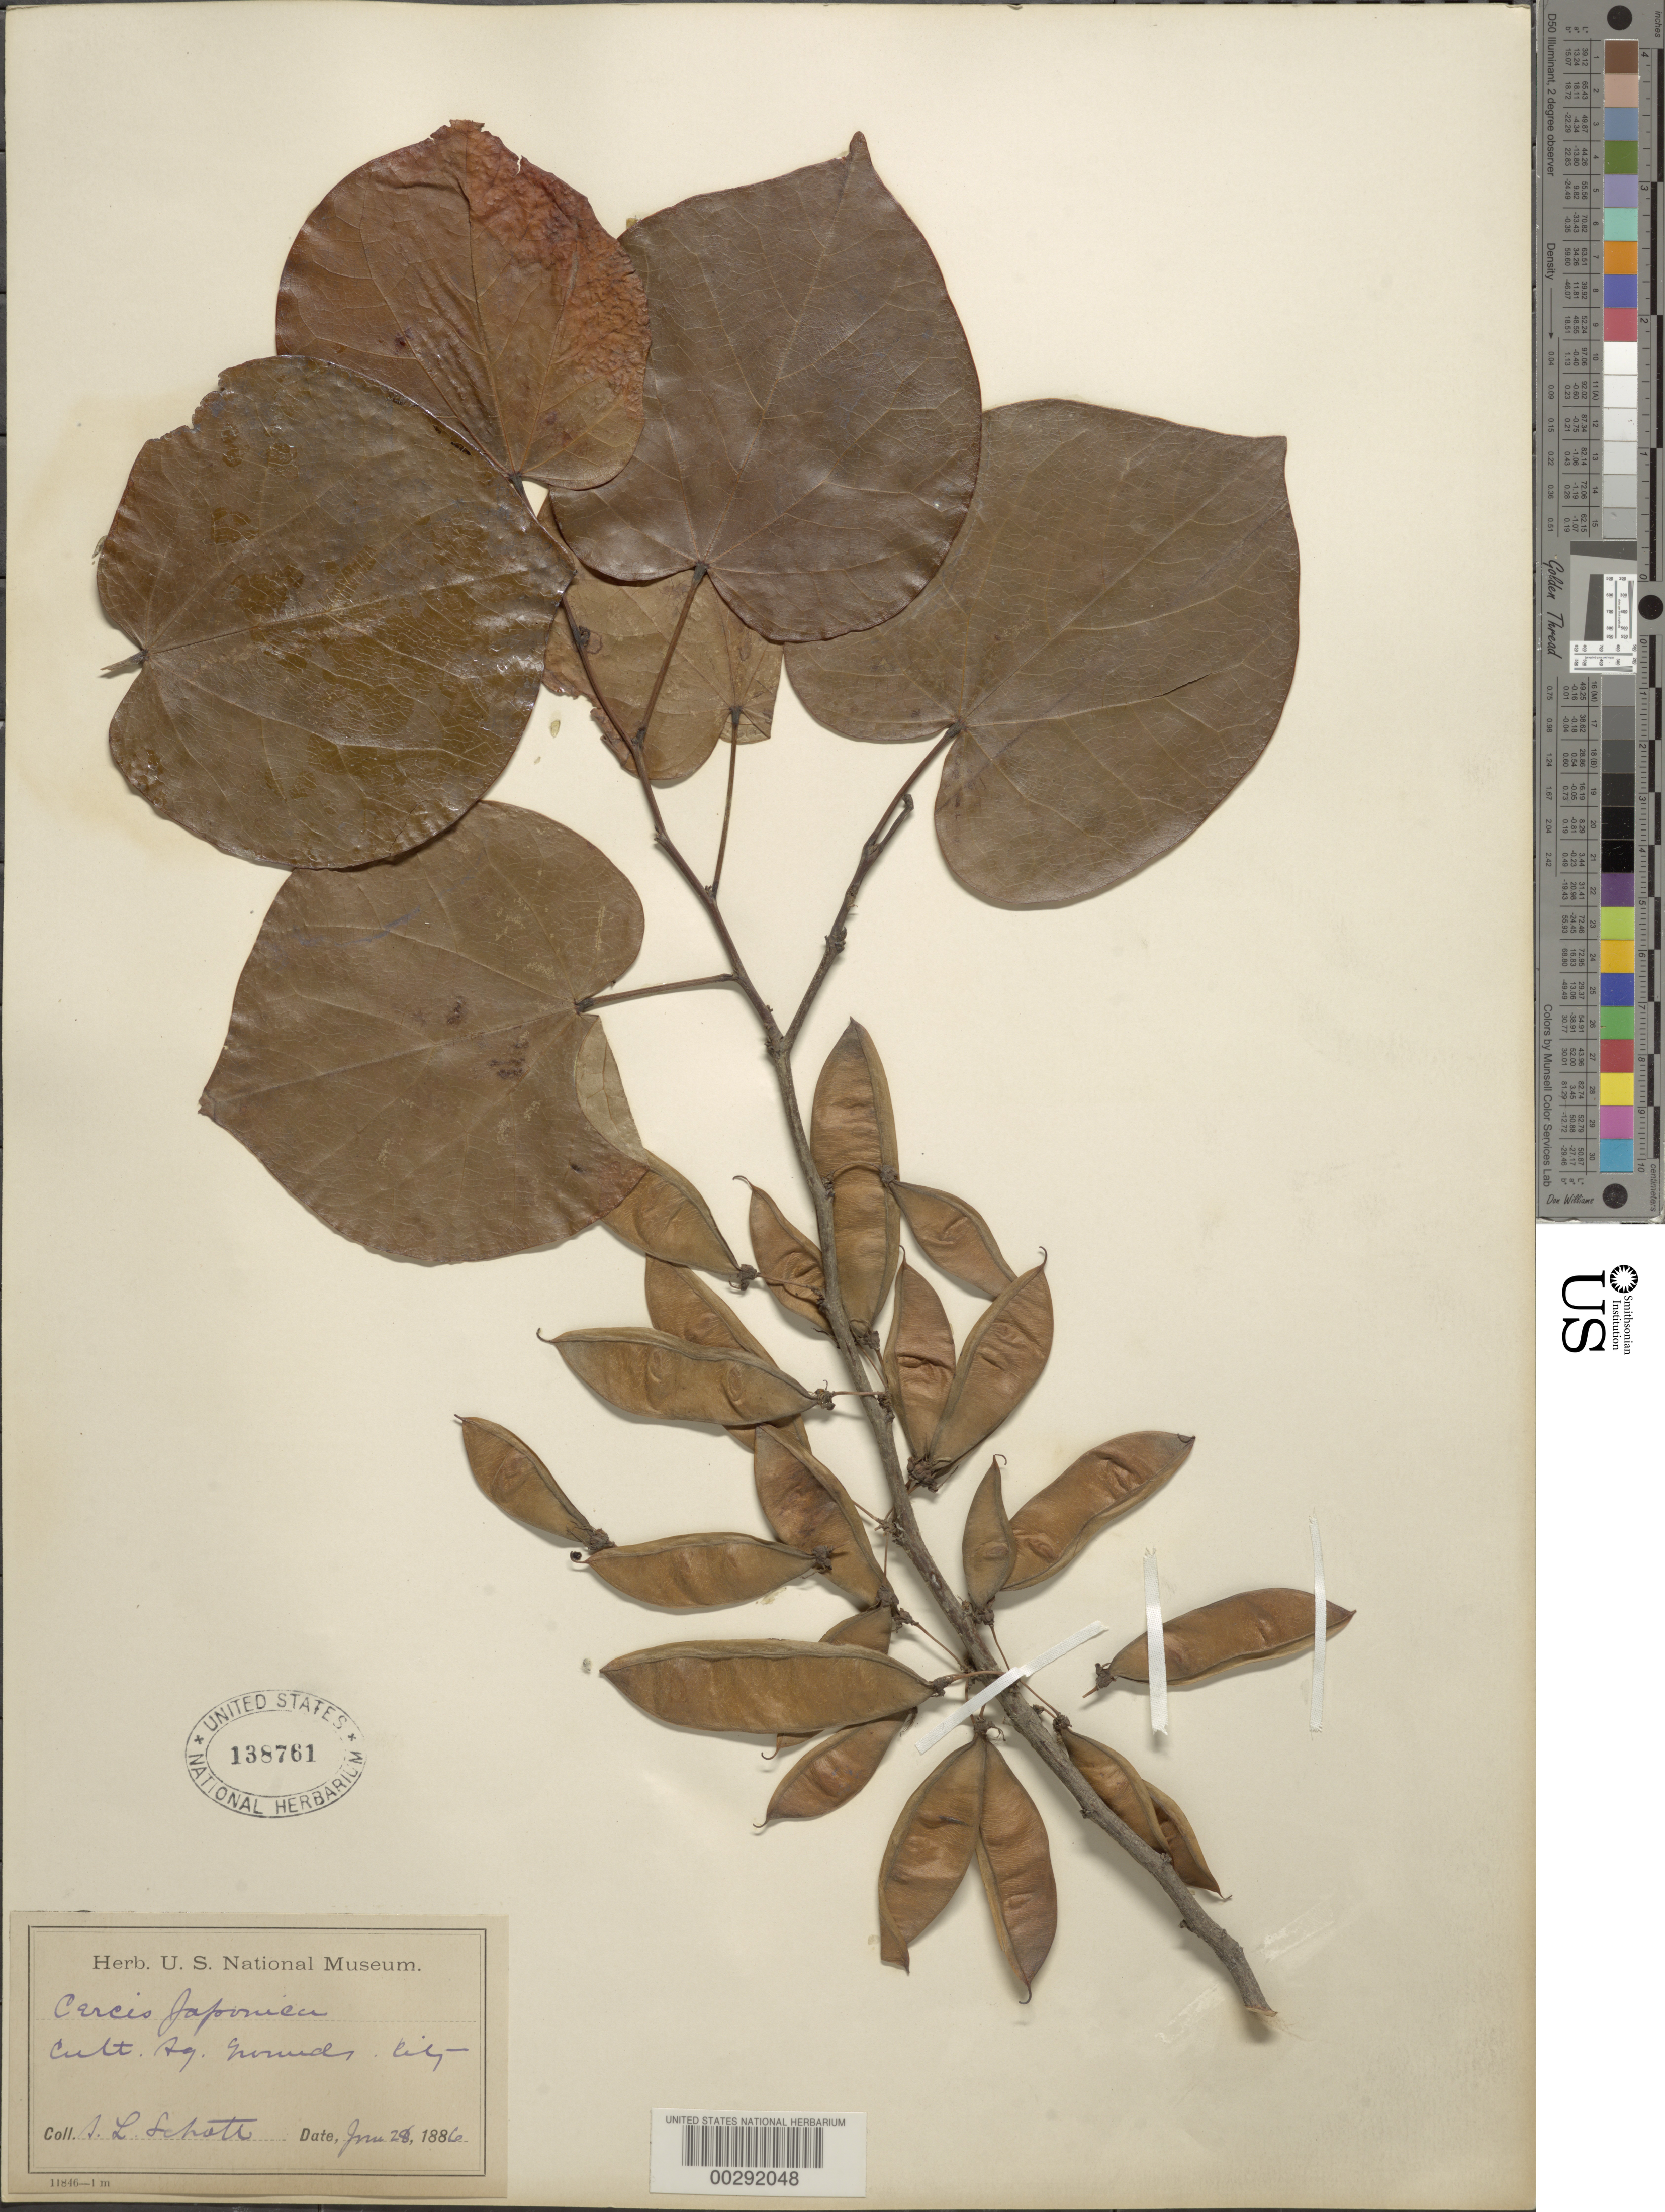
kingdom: Plantae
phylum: Tracheophyta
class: Magnoliopsida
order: Fabales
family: Fabaceae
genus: Cercis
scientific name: Cercis chinensis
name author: Bunge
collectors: A. L. Schott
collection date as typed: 28 Jun 1886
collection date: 1886-06-28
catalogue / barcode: US 138761